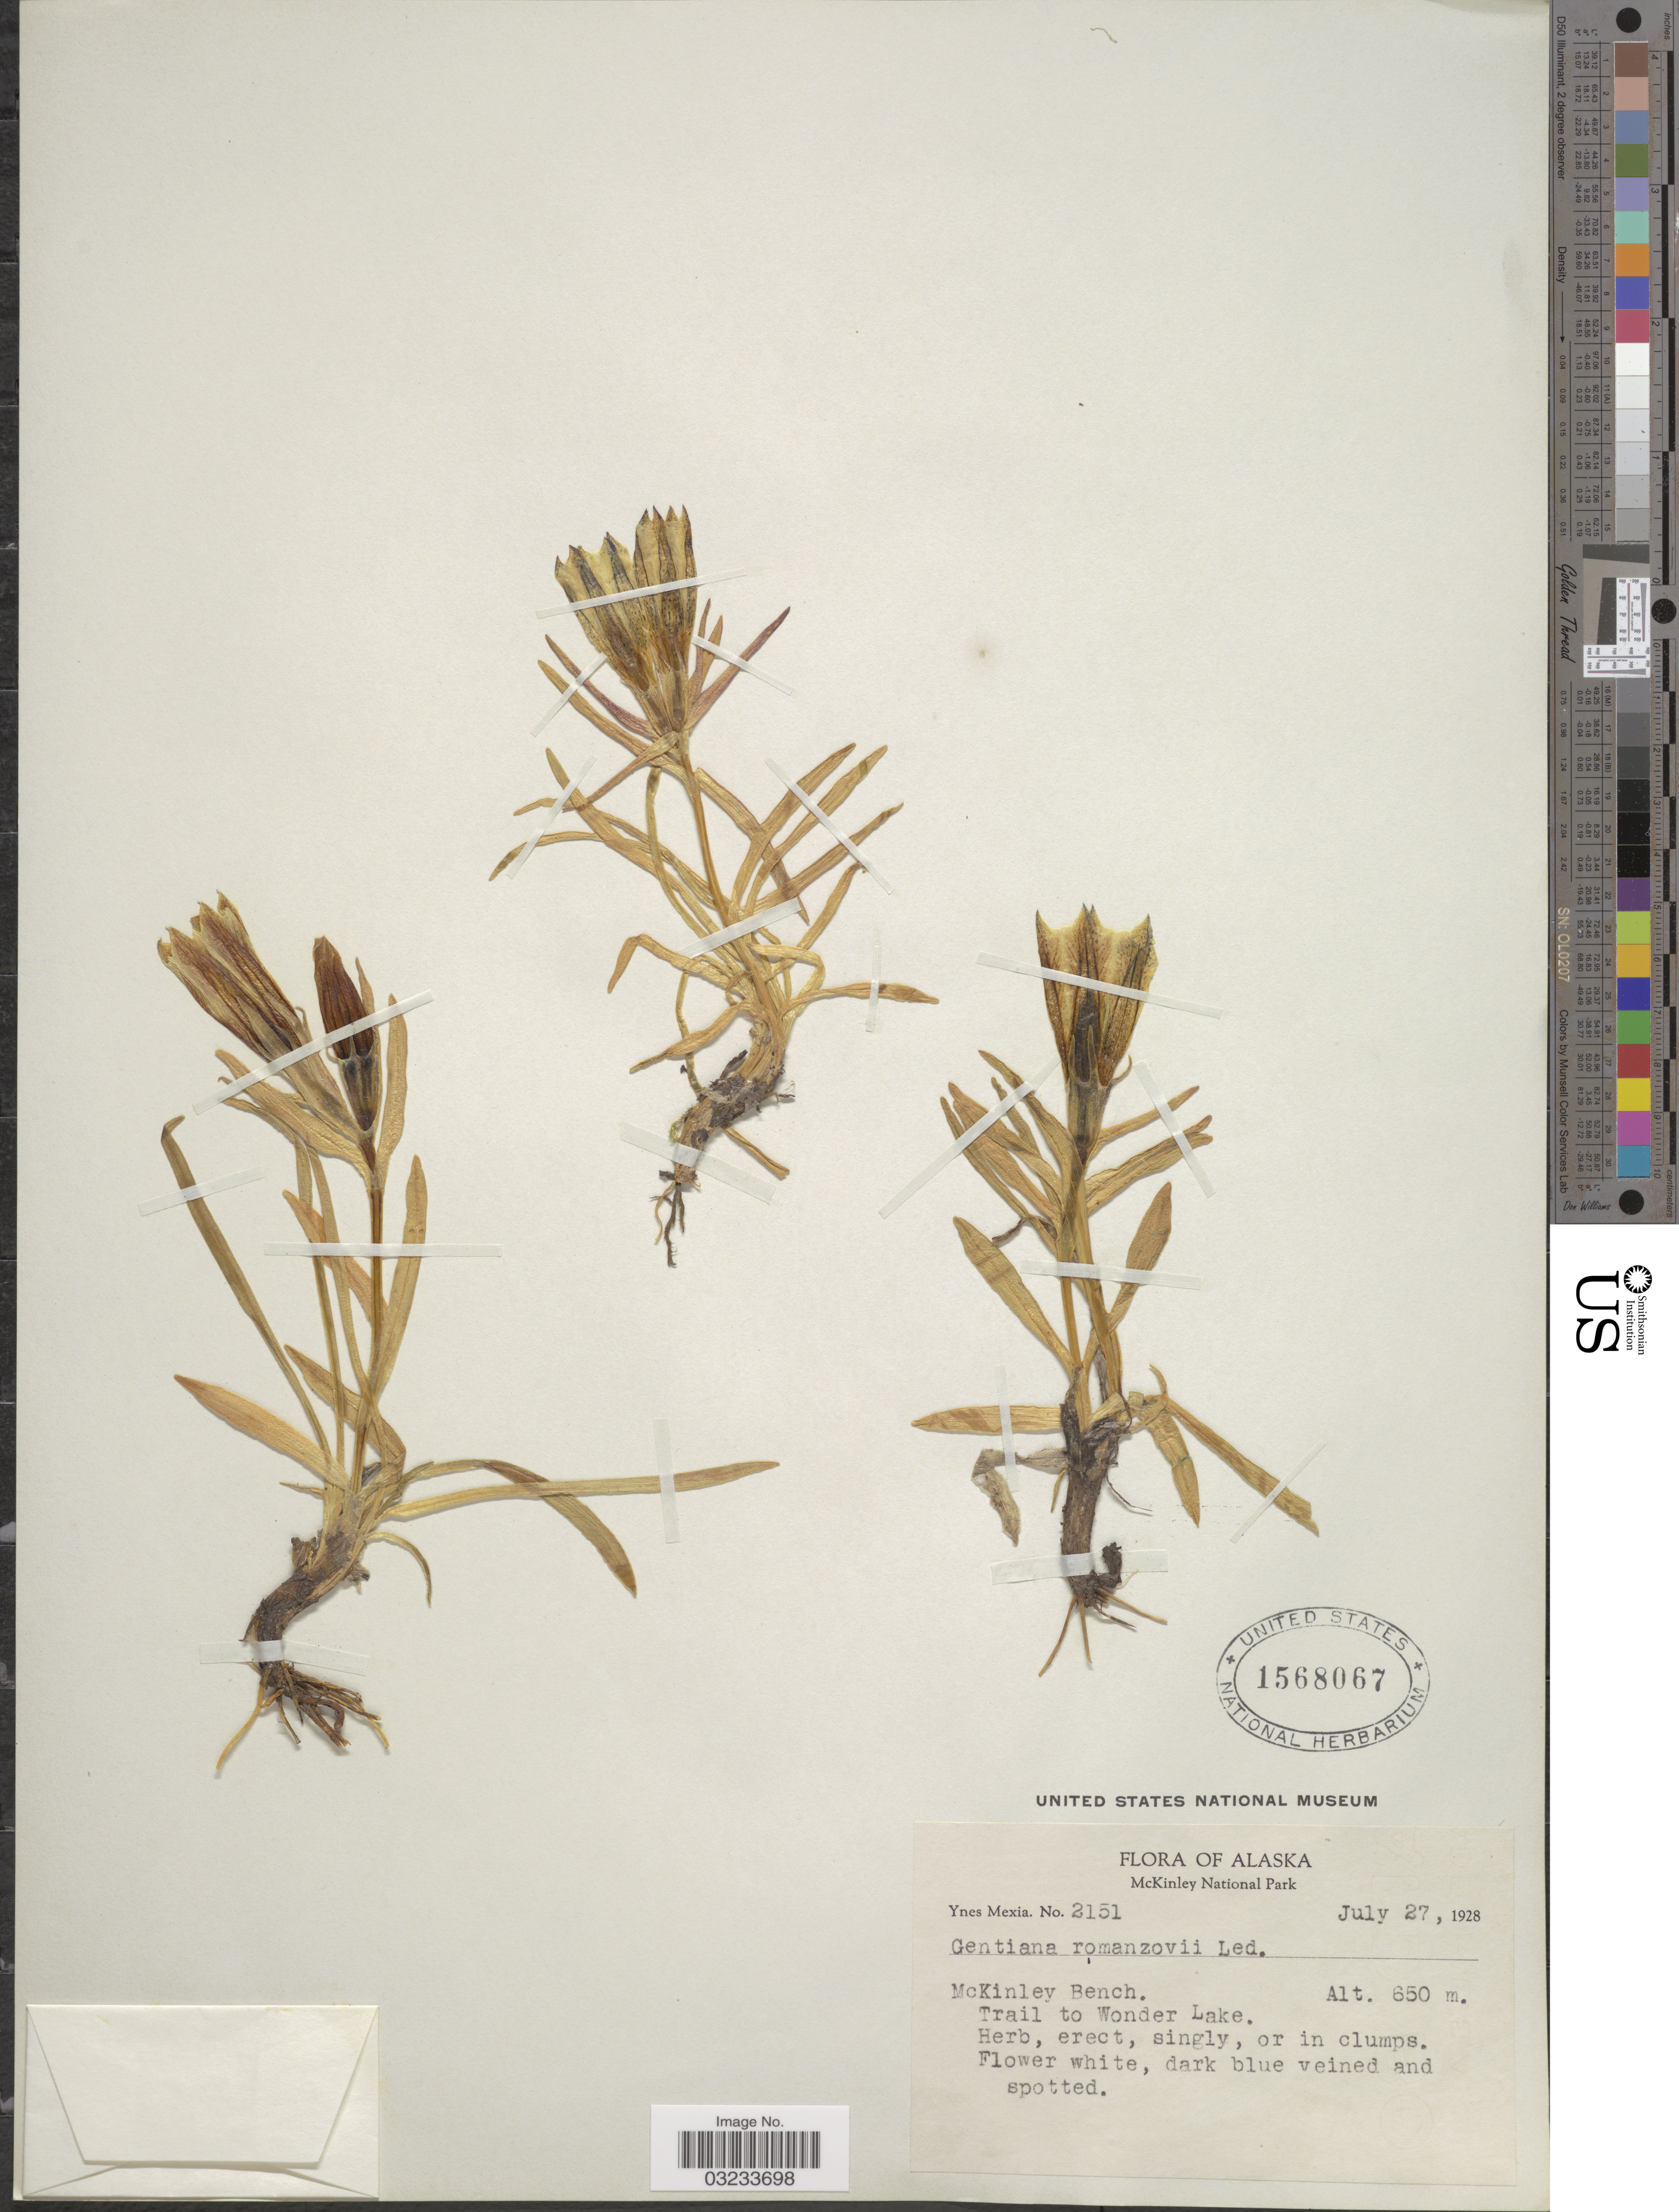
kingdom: Plantae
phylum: Tracheophyta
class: Magnoliopsida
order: Gentianales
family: Gentianaceae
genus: Gentiana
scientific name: Gentiana algida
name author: Pall.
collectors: Y. Mexia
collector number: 2151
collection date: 1928-07-27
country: United States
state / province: Alaska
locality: McKinley National Park. McKinley Bench. Trail to Wonder Lake.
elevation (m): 650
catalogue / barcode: US 1568067